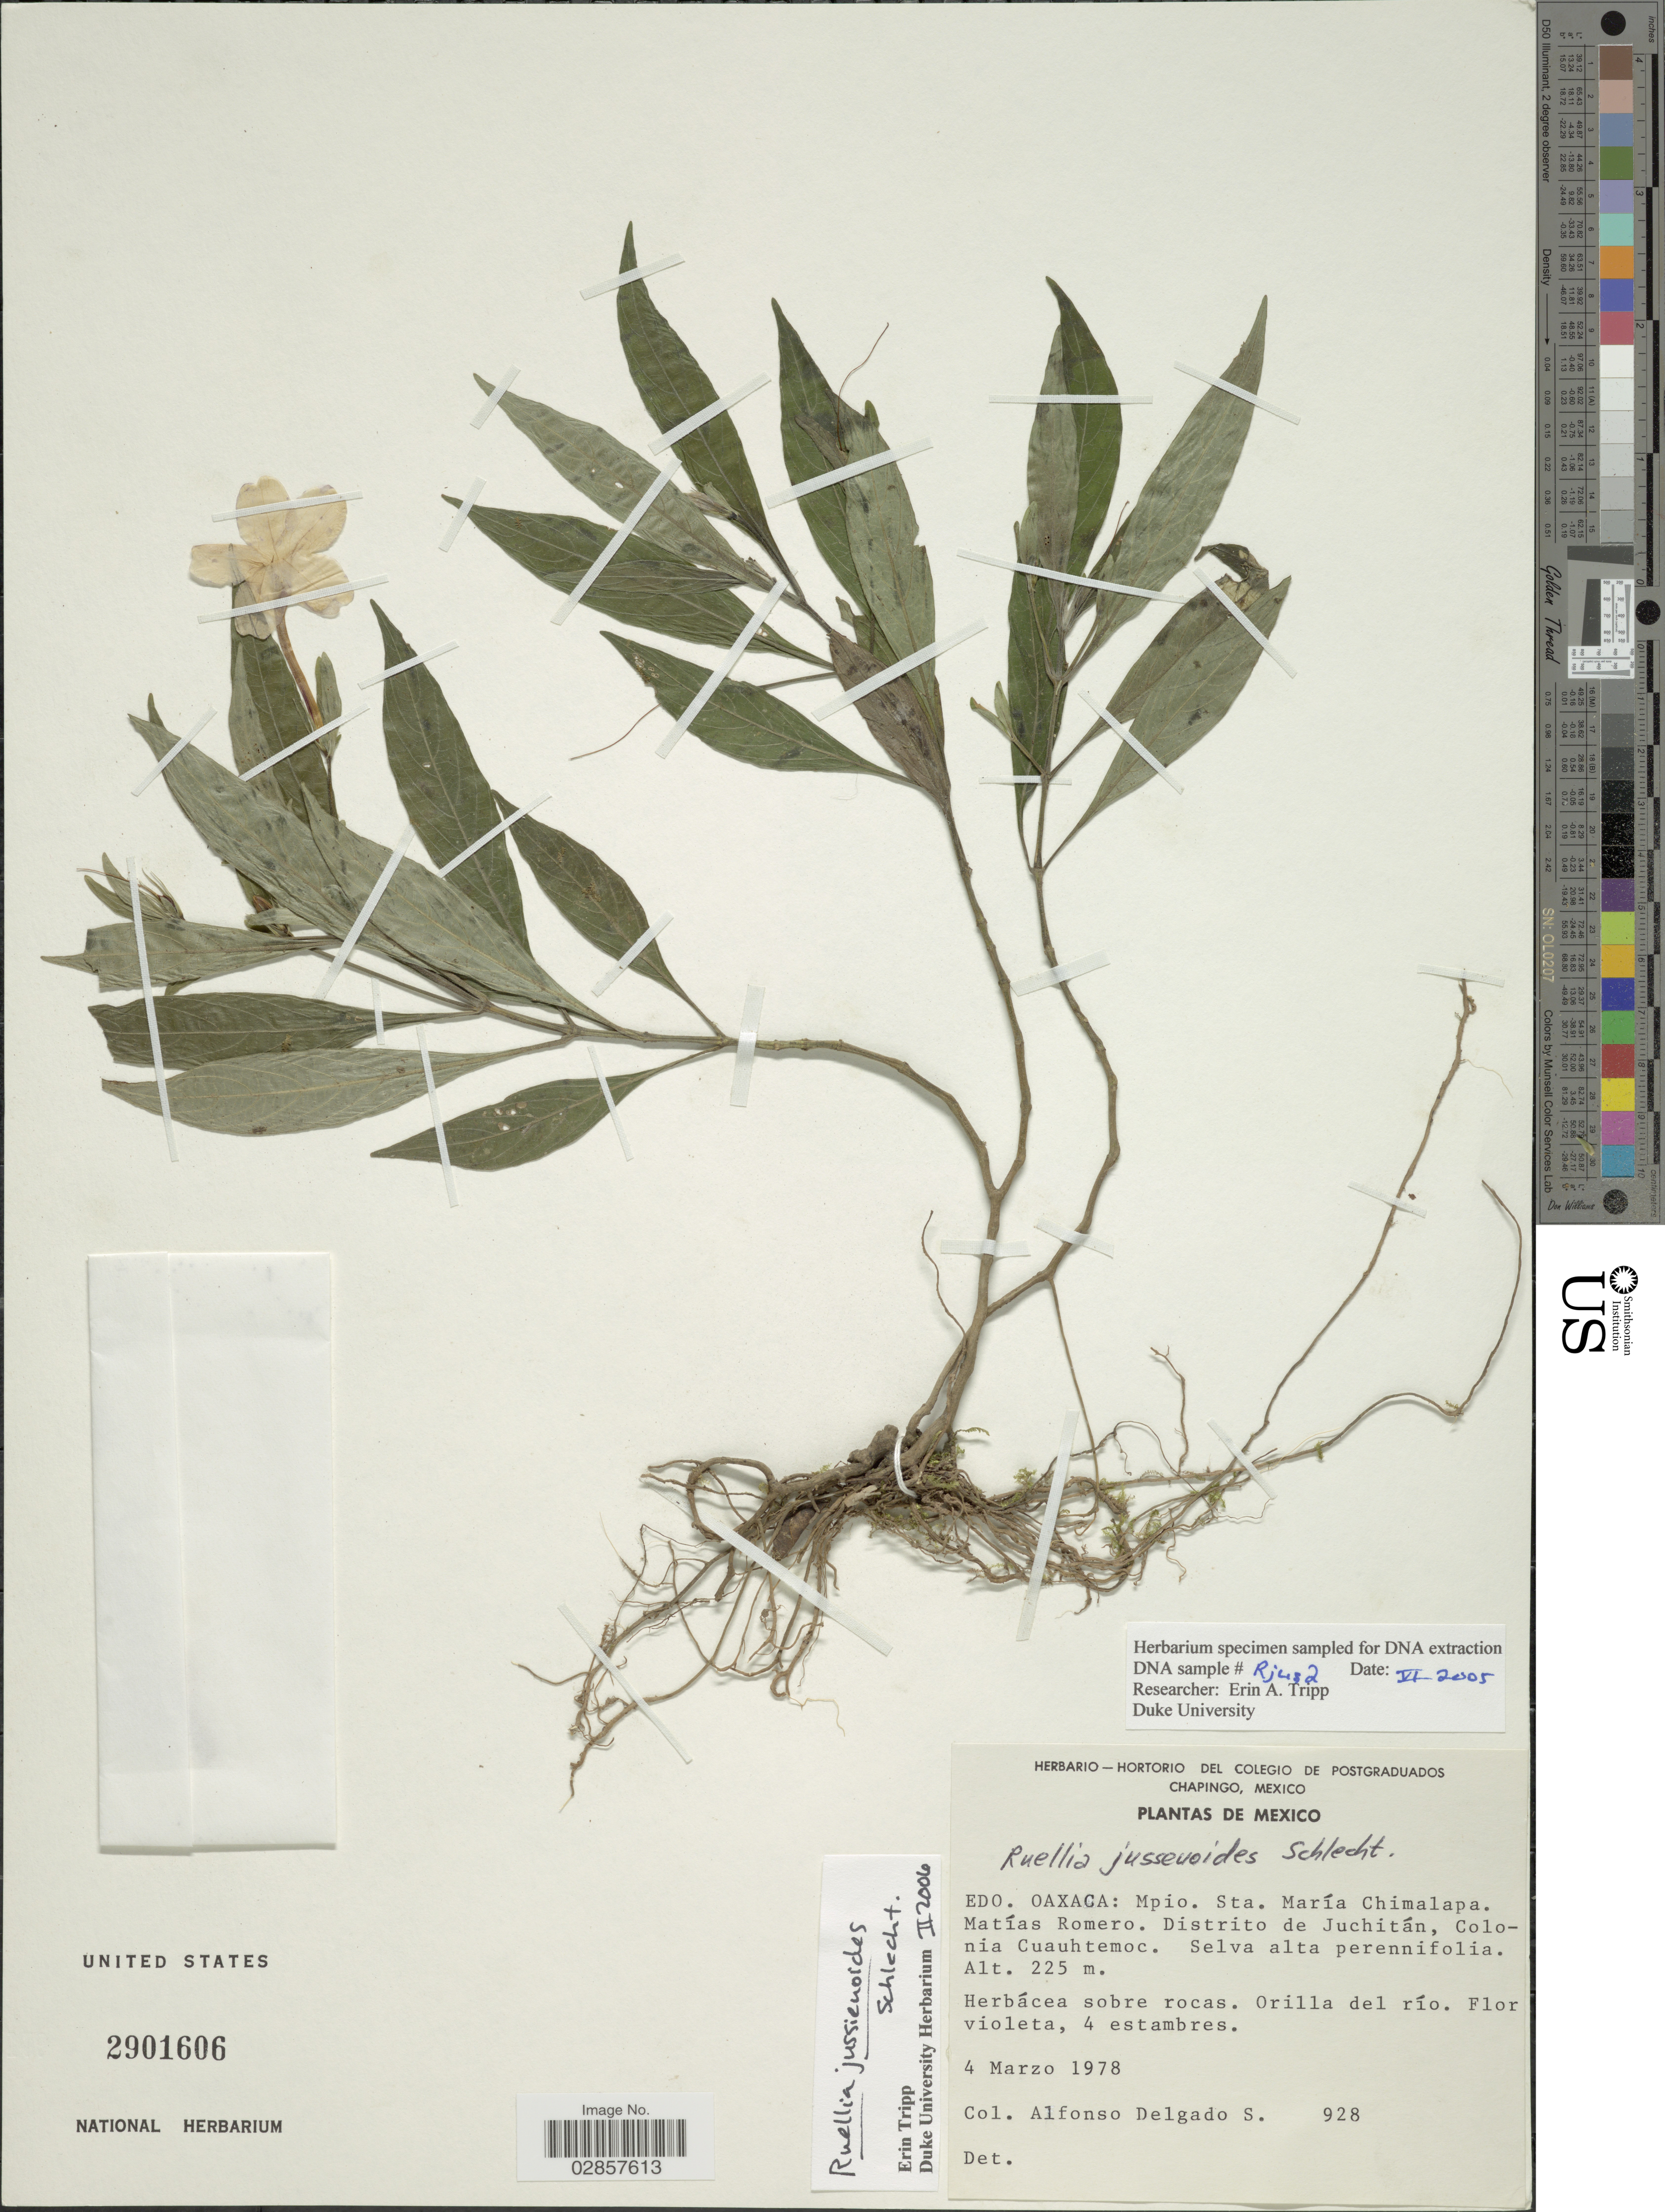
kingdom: Plantae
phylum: Tracheophyta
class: Magnoliopsida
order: Lamiales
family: Acanthaceae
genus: Ruellia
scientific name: Ruellia jussieuoides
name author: Schltdl. & Cham.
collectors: A. Delgado S.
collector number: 928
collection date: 1978-03-04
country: Mexico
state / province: Oaxaca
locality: Mpio. Sta. María Chimalapa, Matías Romero, Distrito de Juchitán, Colonia Cuauhtemoc.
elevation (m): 225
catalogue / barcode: US 2901606